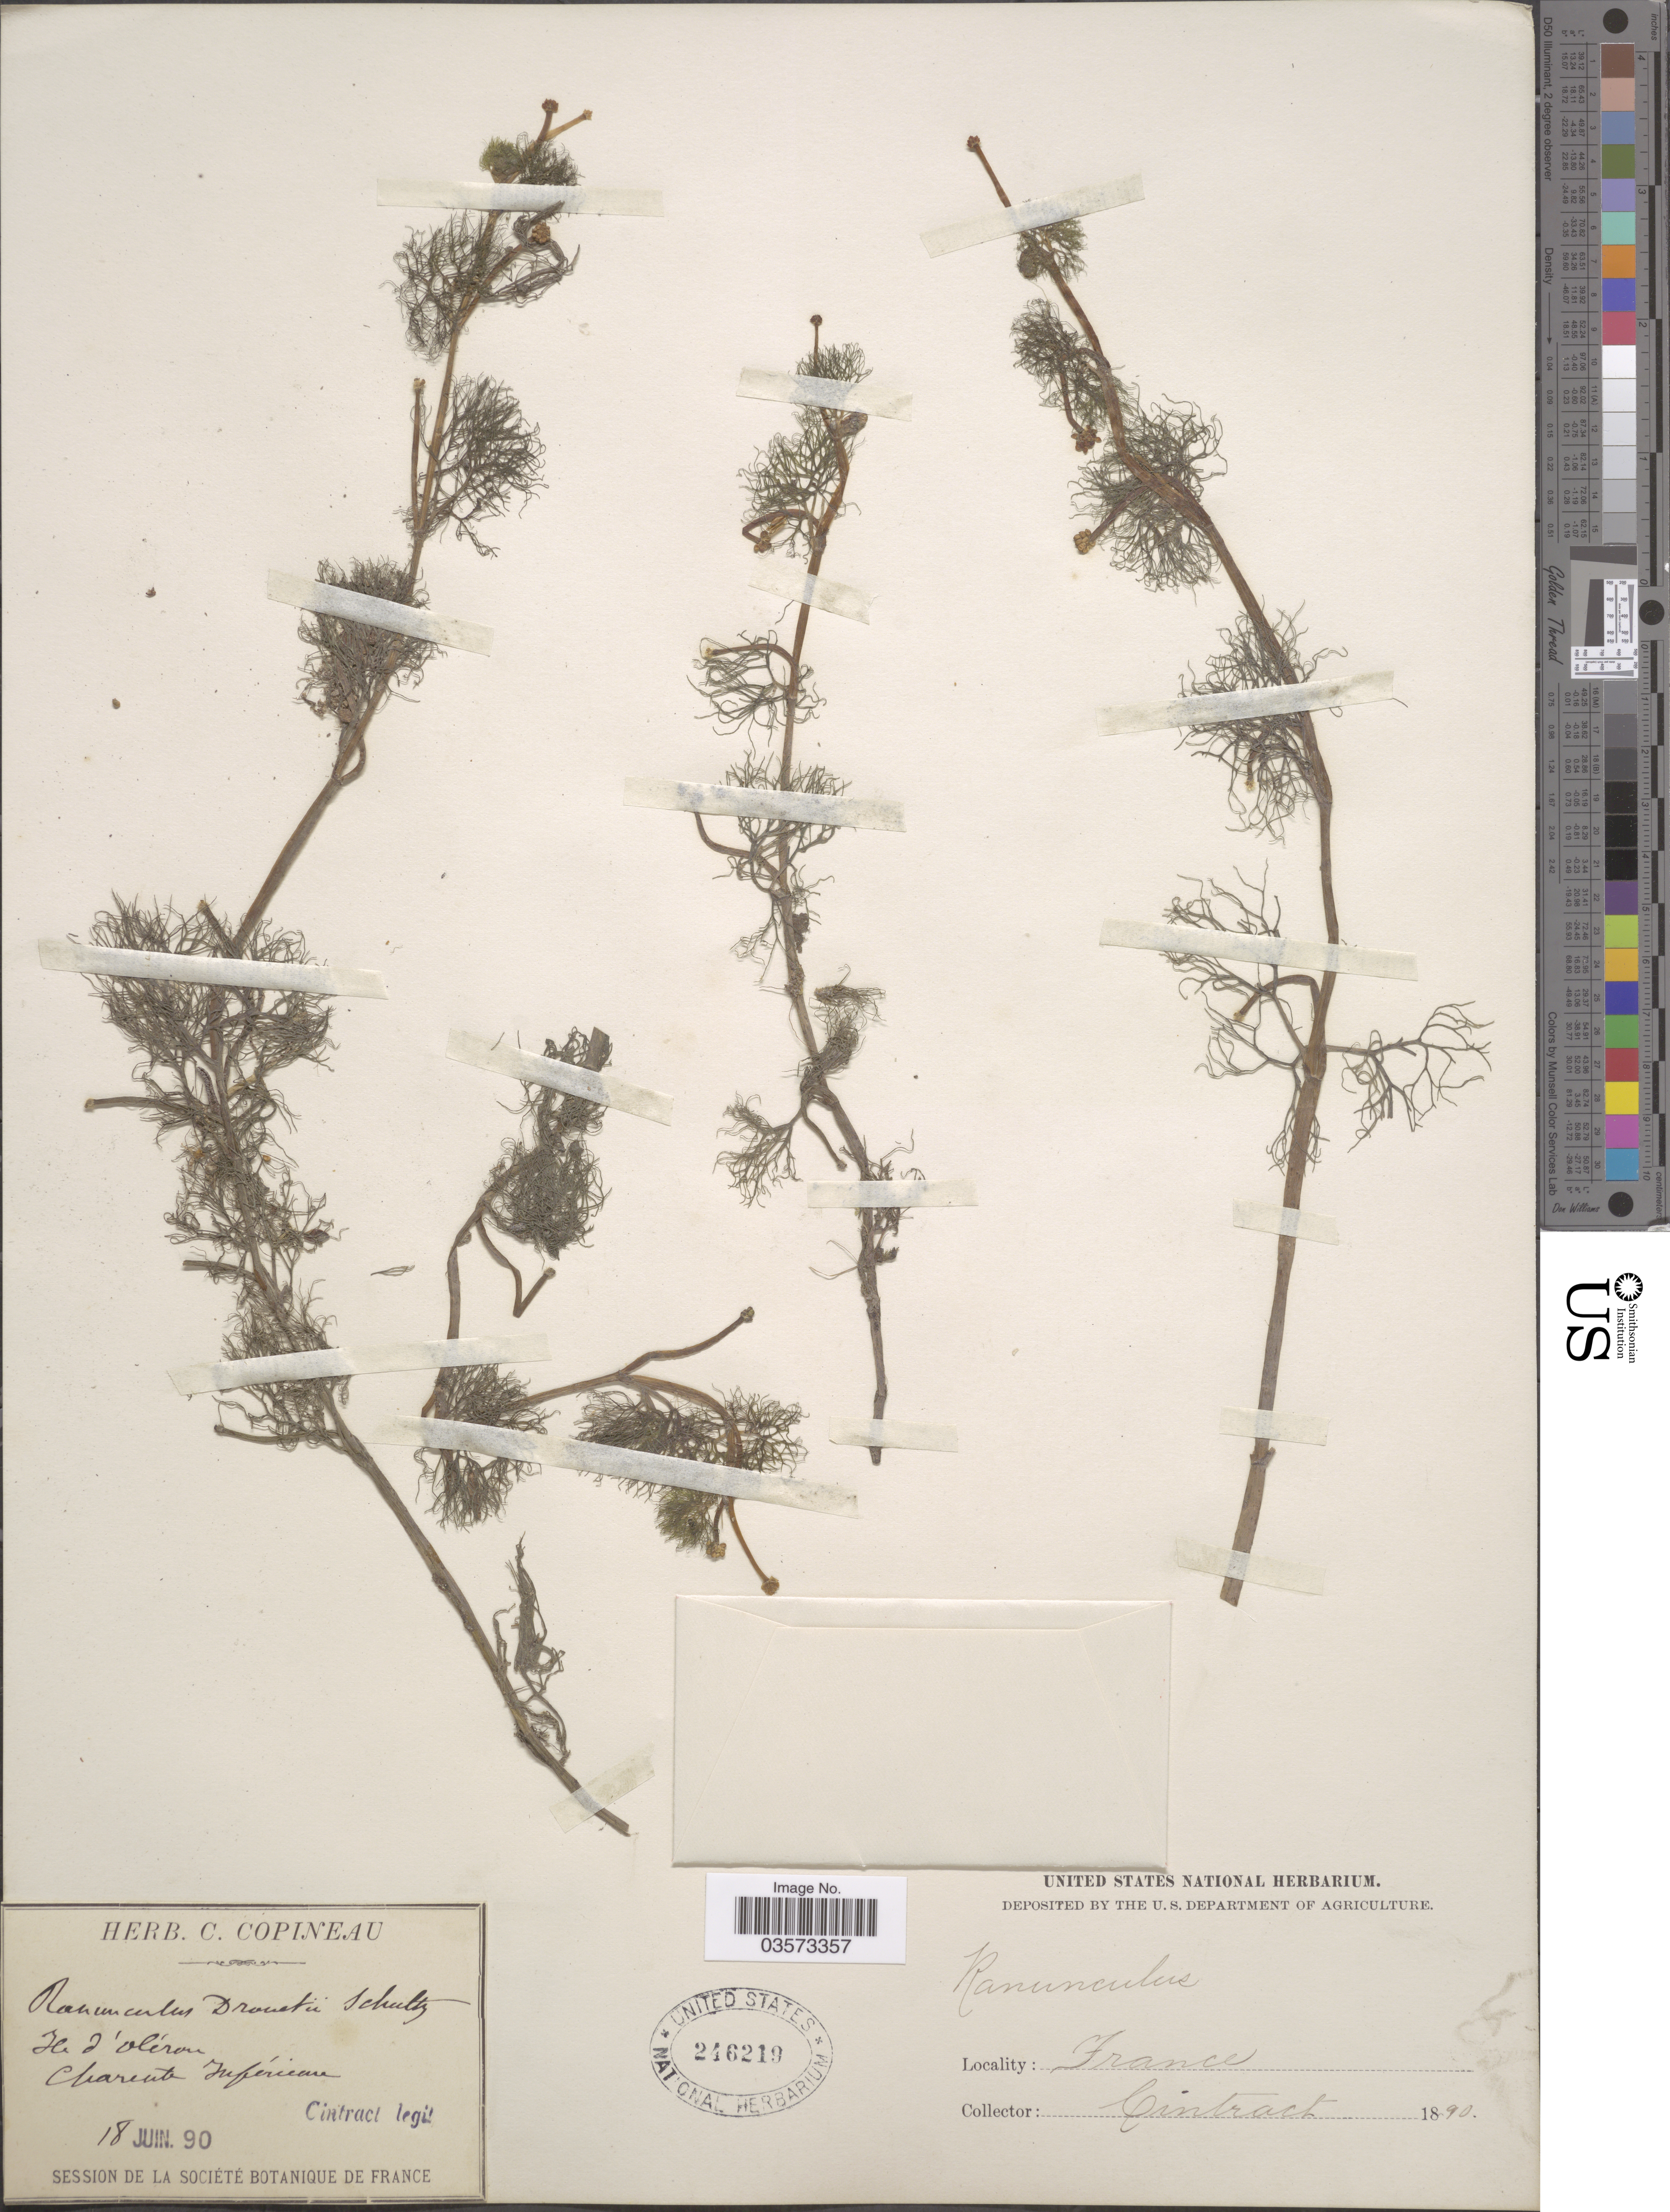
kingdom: Plantae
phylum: Tracheophyta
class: Magnoliopsida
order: Ranunculales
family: Ranunculaceae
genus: Ranunculus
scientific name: Ranunculus trichophyllus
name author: Chaix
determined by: Strong, Mark T., (BOT), Smithsonian Institution - National Museum of Natural History (UNITED STATES)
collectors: Cintract, --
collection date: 1890-06-18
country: France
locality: H d'Oleran. Charente Inférieure.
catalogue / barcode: US 246219